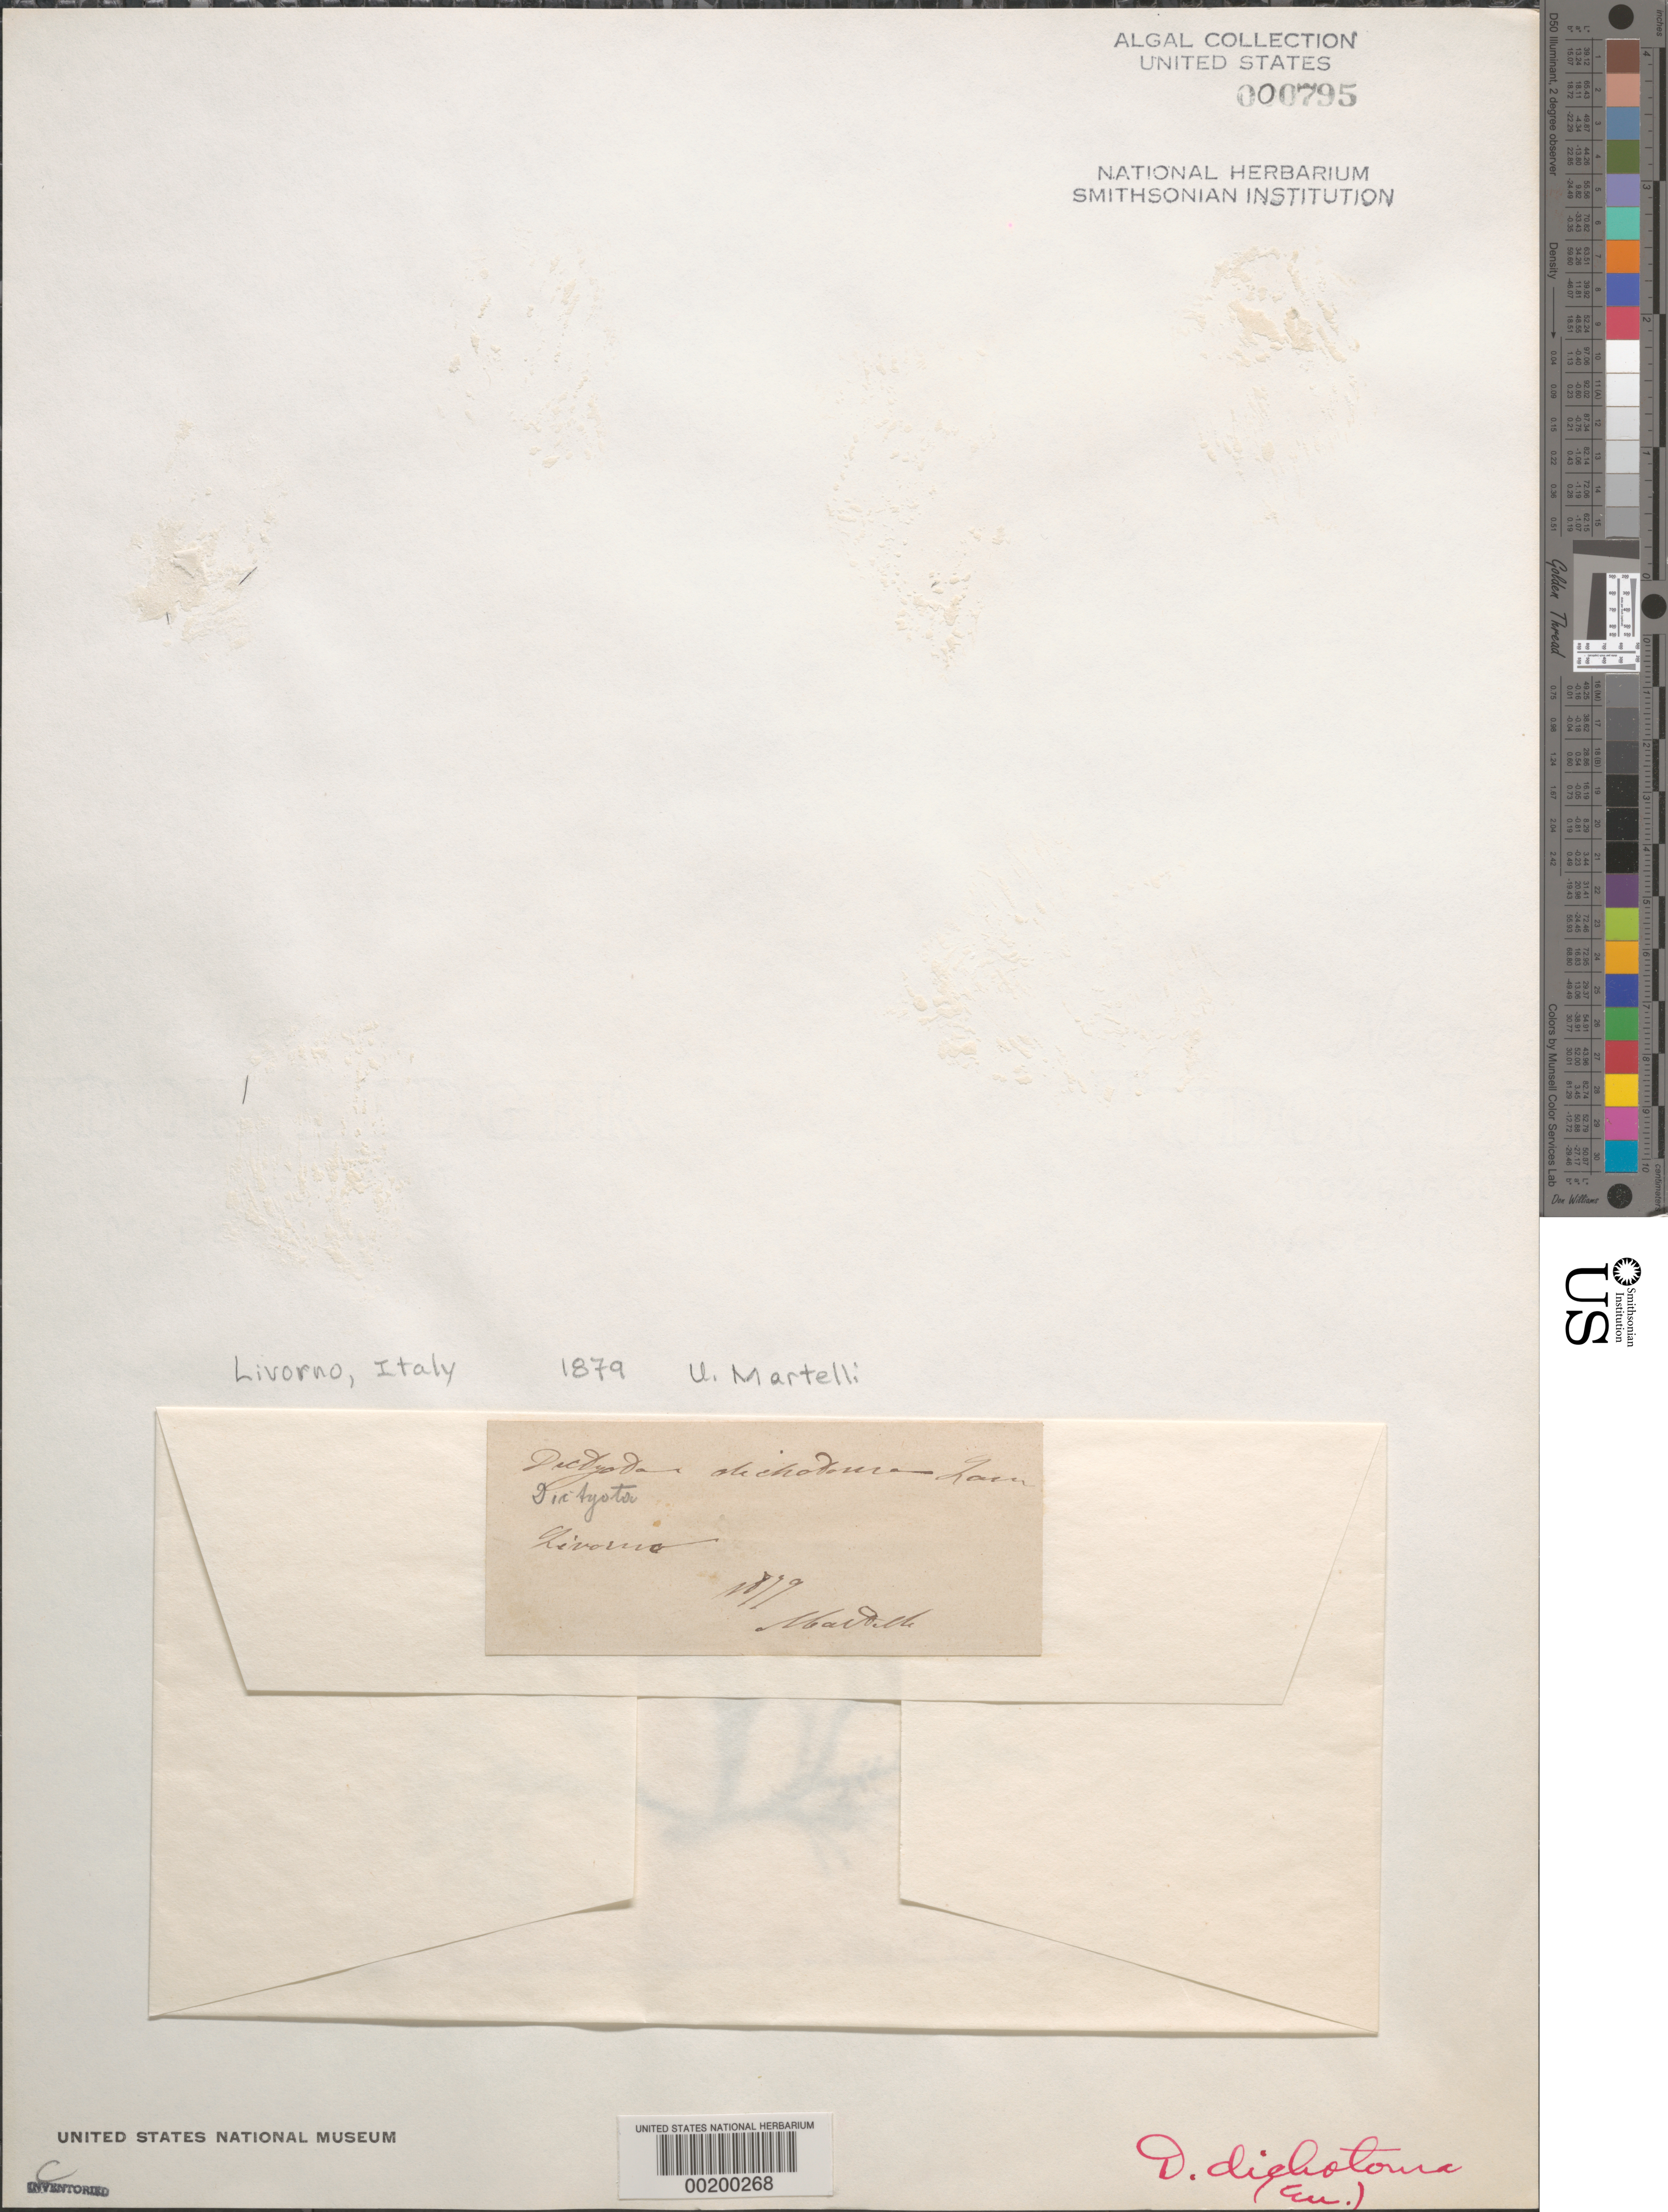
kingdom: Chromista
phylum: Ochrophyta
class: Phaeophyceae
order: Dictyotales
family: Dictyotaceae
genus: Dictyota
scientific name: Dictyota dichotoma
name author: (Huds.) J.V.Lamouroux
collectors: U. Martelli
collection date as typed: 1879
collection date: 1879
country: Italy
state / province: Tuscany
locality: Livorno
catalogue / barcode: US 795